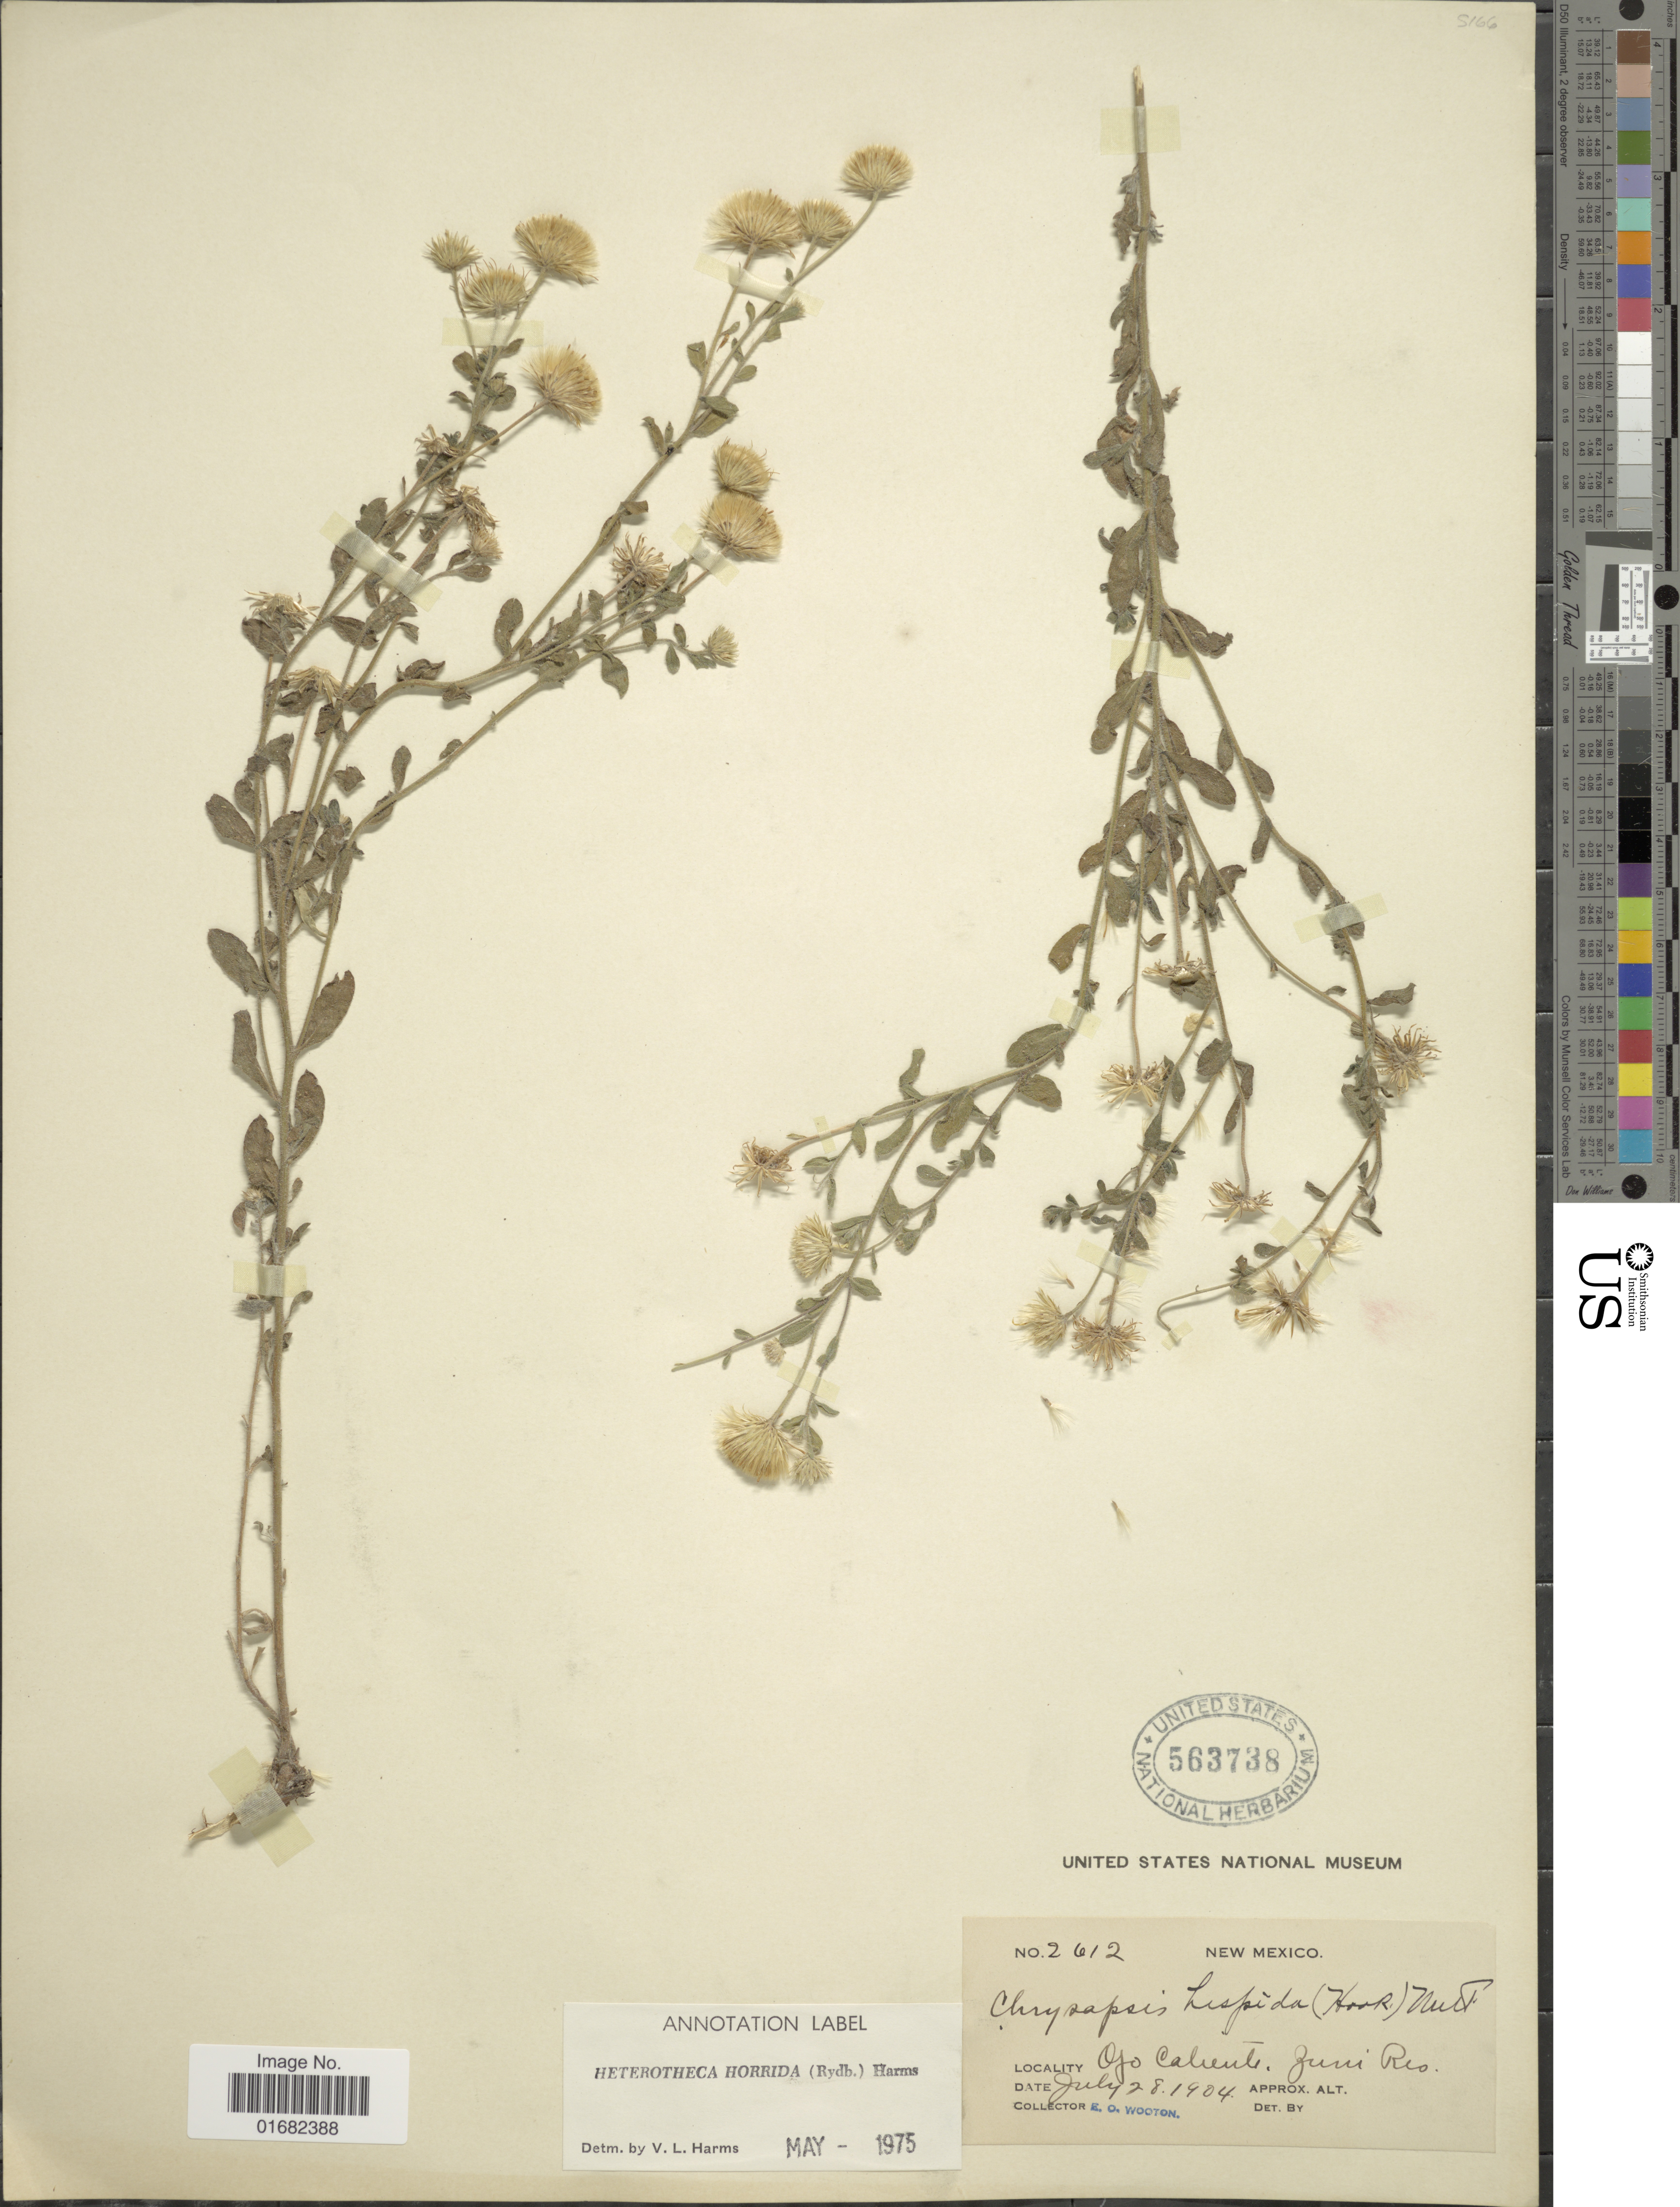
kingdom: Plantae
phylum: Tracheophyta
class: Magnoliopsida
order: Asterales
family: Asteraceae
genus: Heterotheca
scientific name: Heterotheca horrida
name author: (Rydb.) V.L. Harms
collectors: E. O. Wooton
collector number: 2613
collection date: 1904-07-28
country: United States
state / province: New Mexico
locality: Ojo Caliente, Zuni Rio.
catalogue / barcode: US 563738